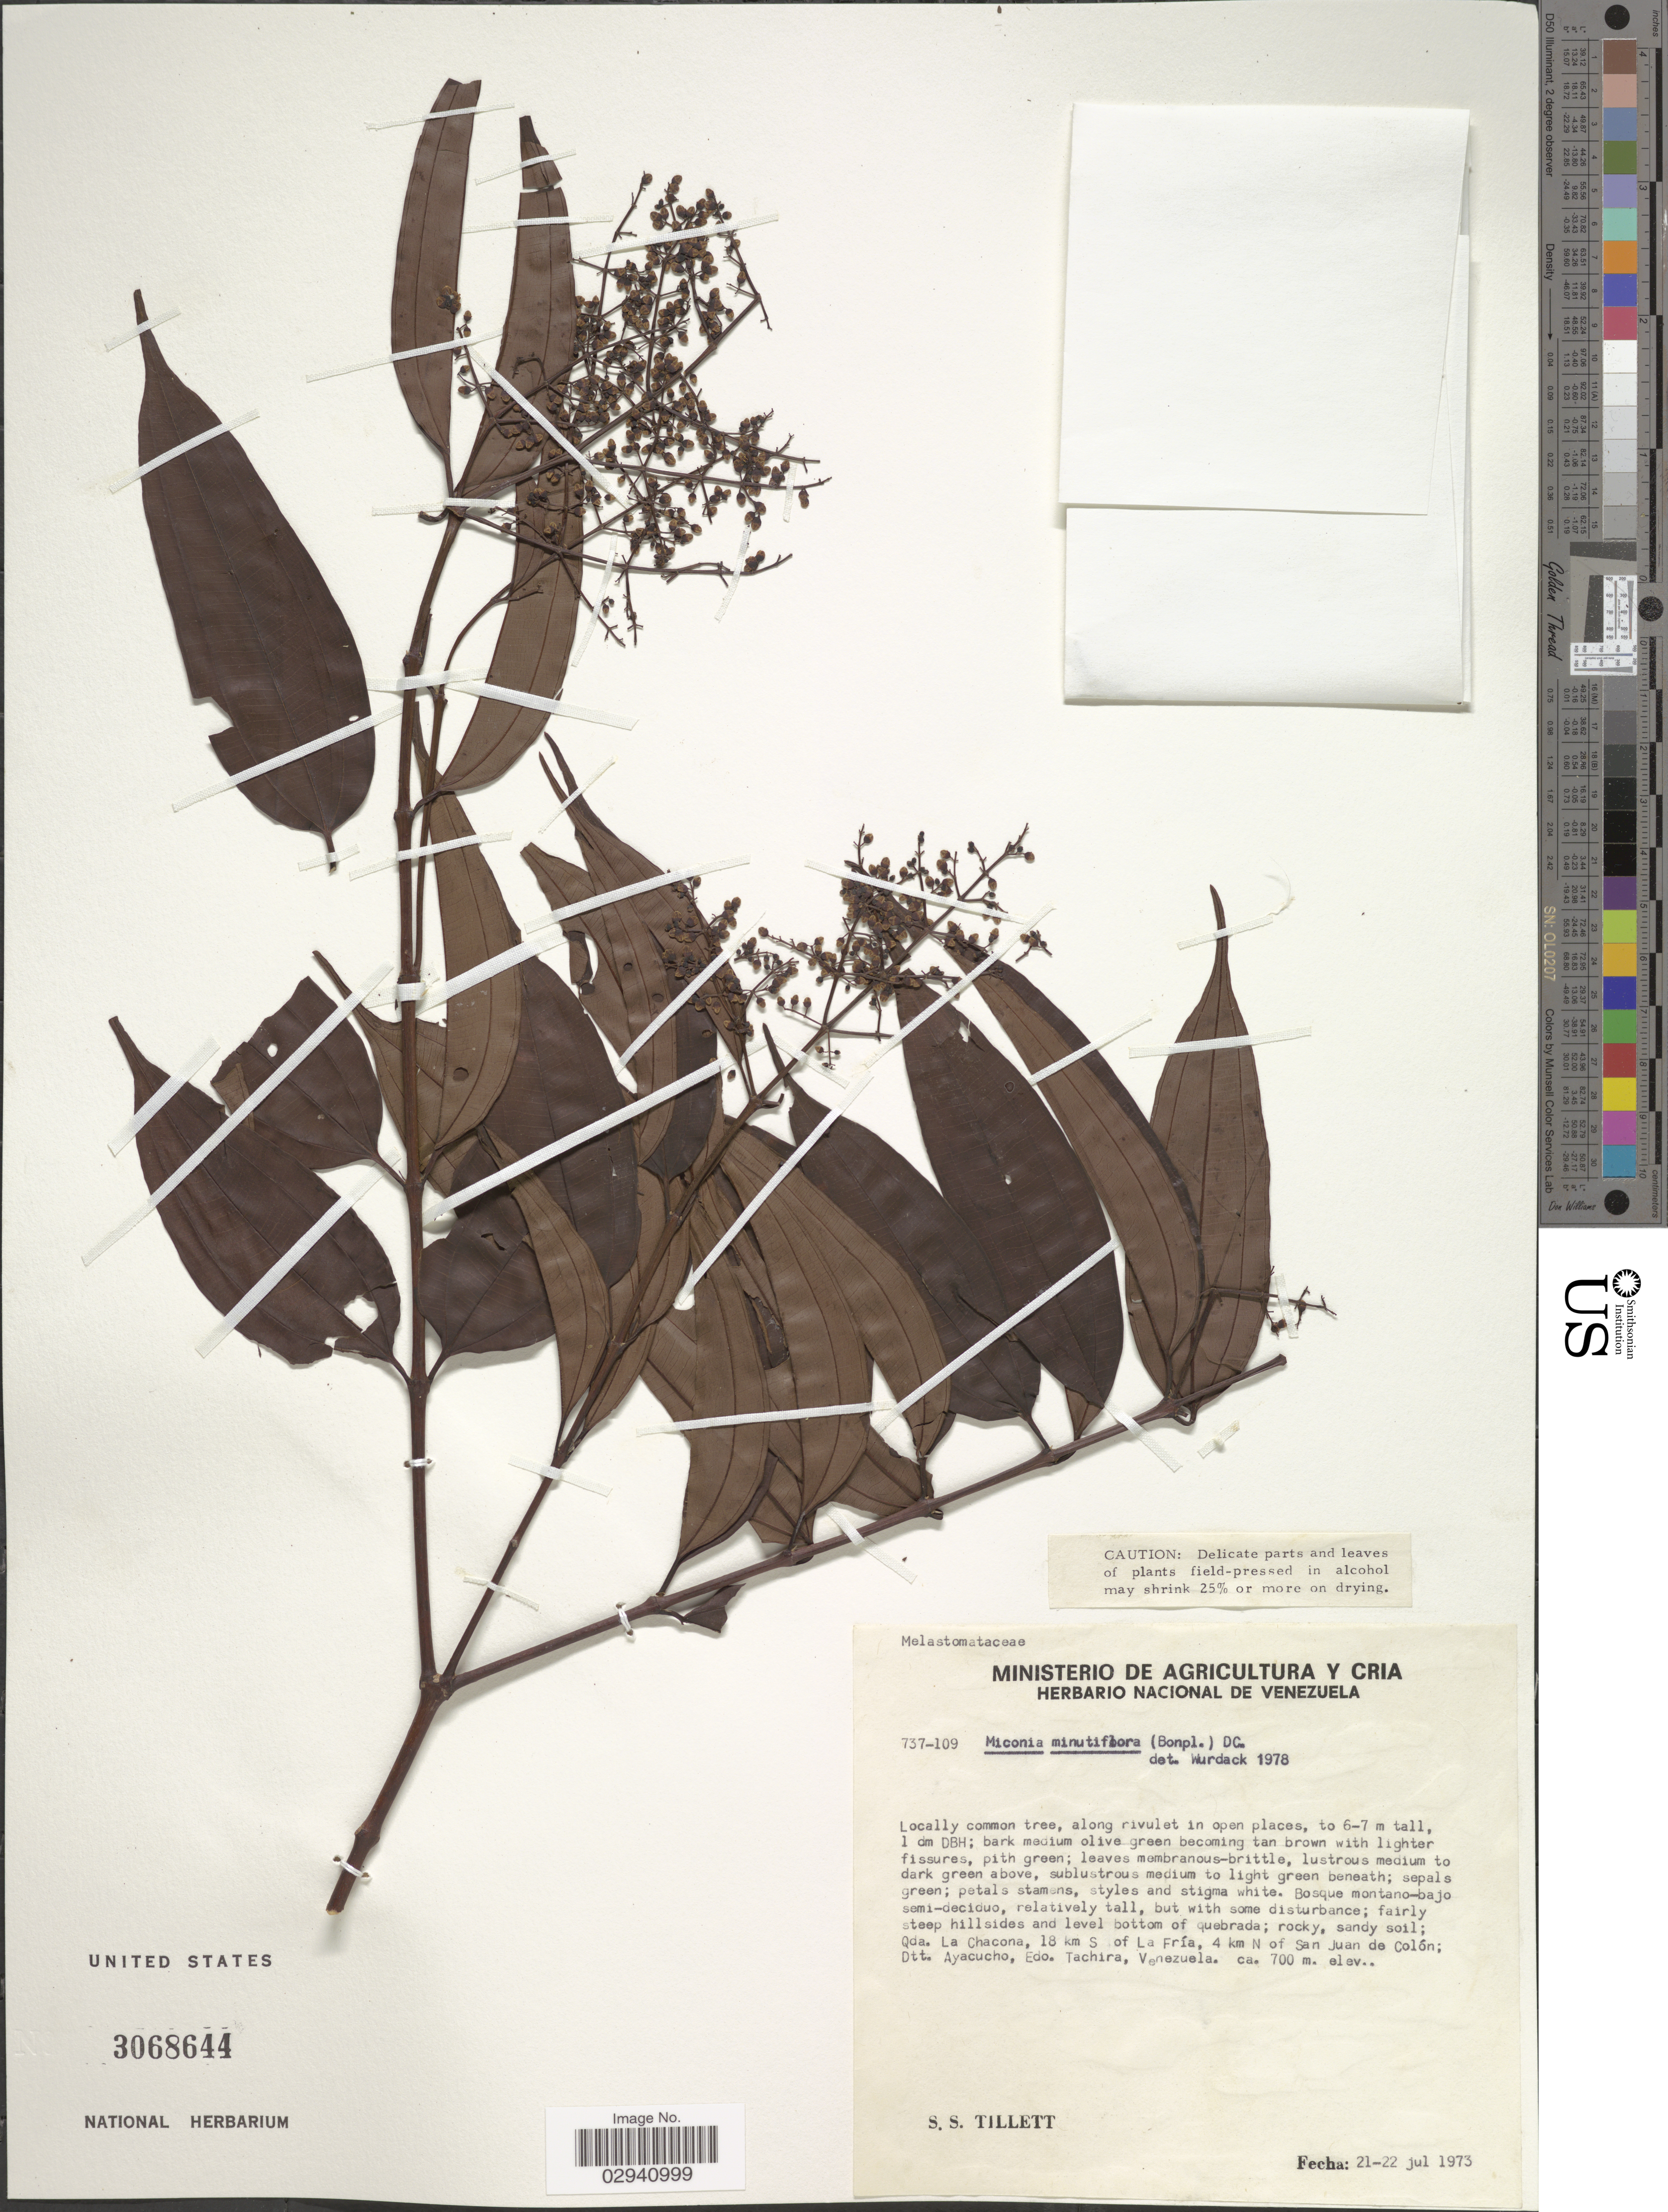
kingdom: Plantae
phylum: Tracheophyta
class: Magnoliopsida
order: Myrtales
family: Melastomataceae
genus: Miconia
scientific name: Miconia minutiflora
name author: (Bonpl.) DC.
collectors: S. S. Tillett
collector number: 737-109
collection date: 1973-07-21/1973-07-22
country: Venezuela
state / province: Tachira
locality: Qda. La Chacona, 18 km S of La Fría, 4 km N of San Juan de Colón; Dtt. Ayacucho, Edo. Tachira.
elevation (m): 700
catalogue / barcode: US 3068644